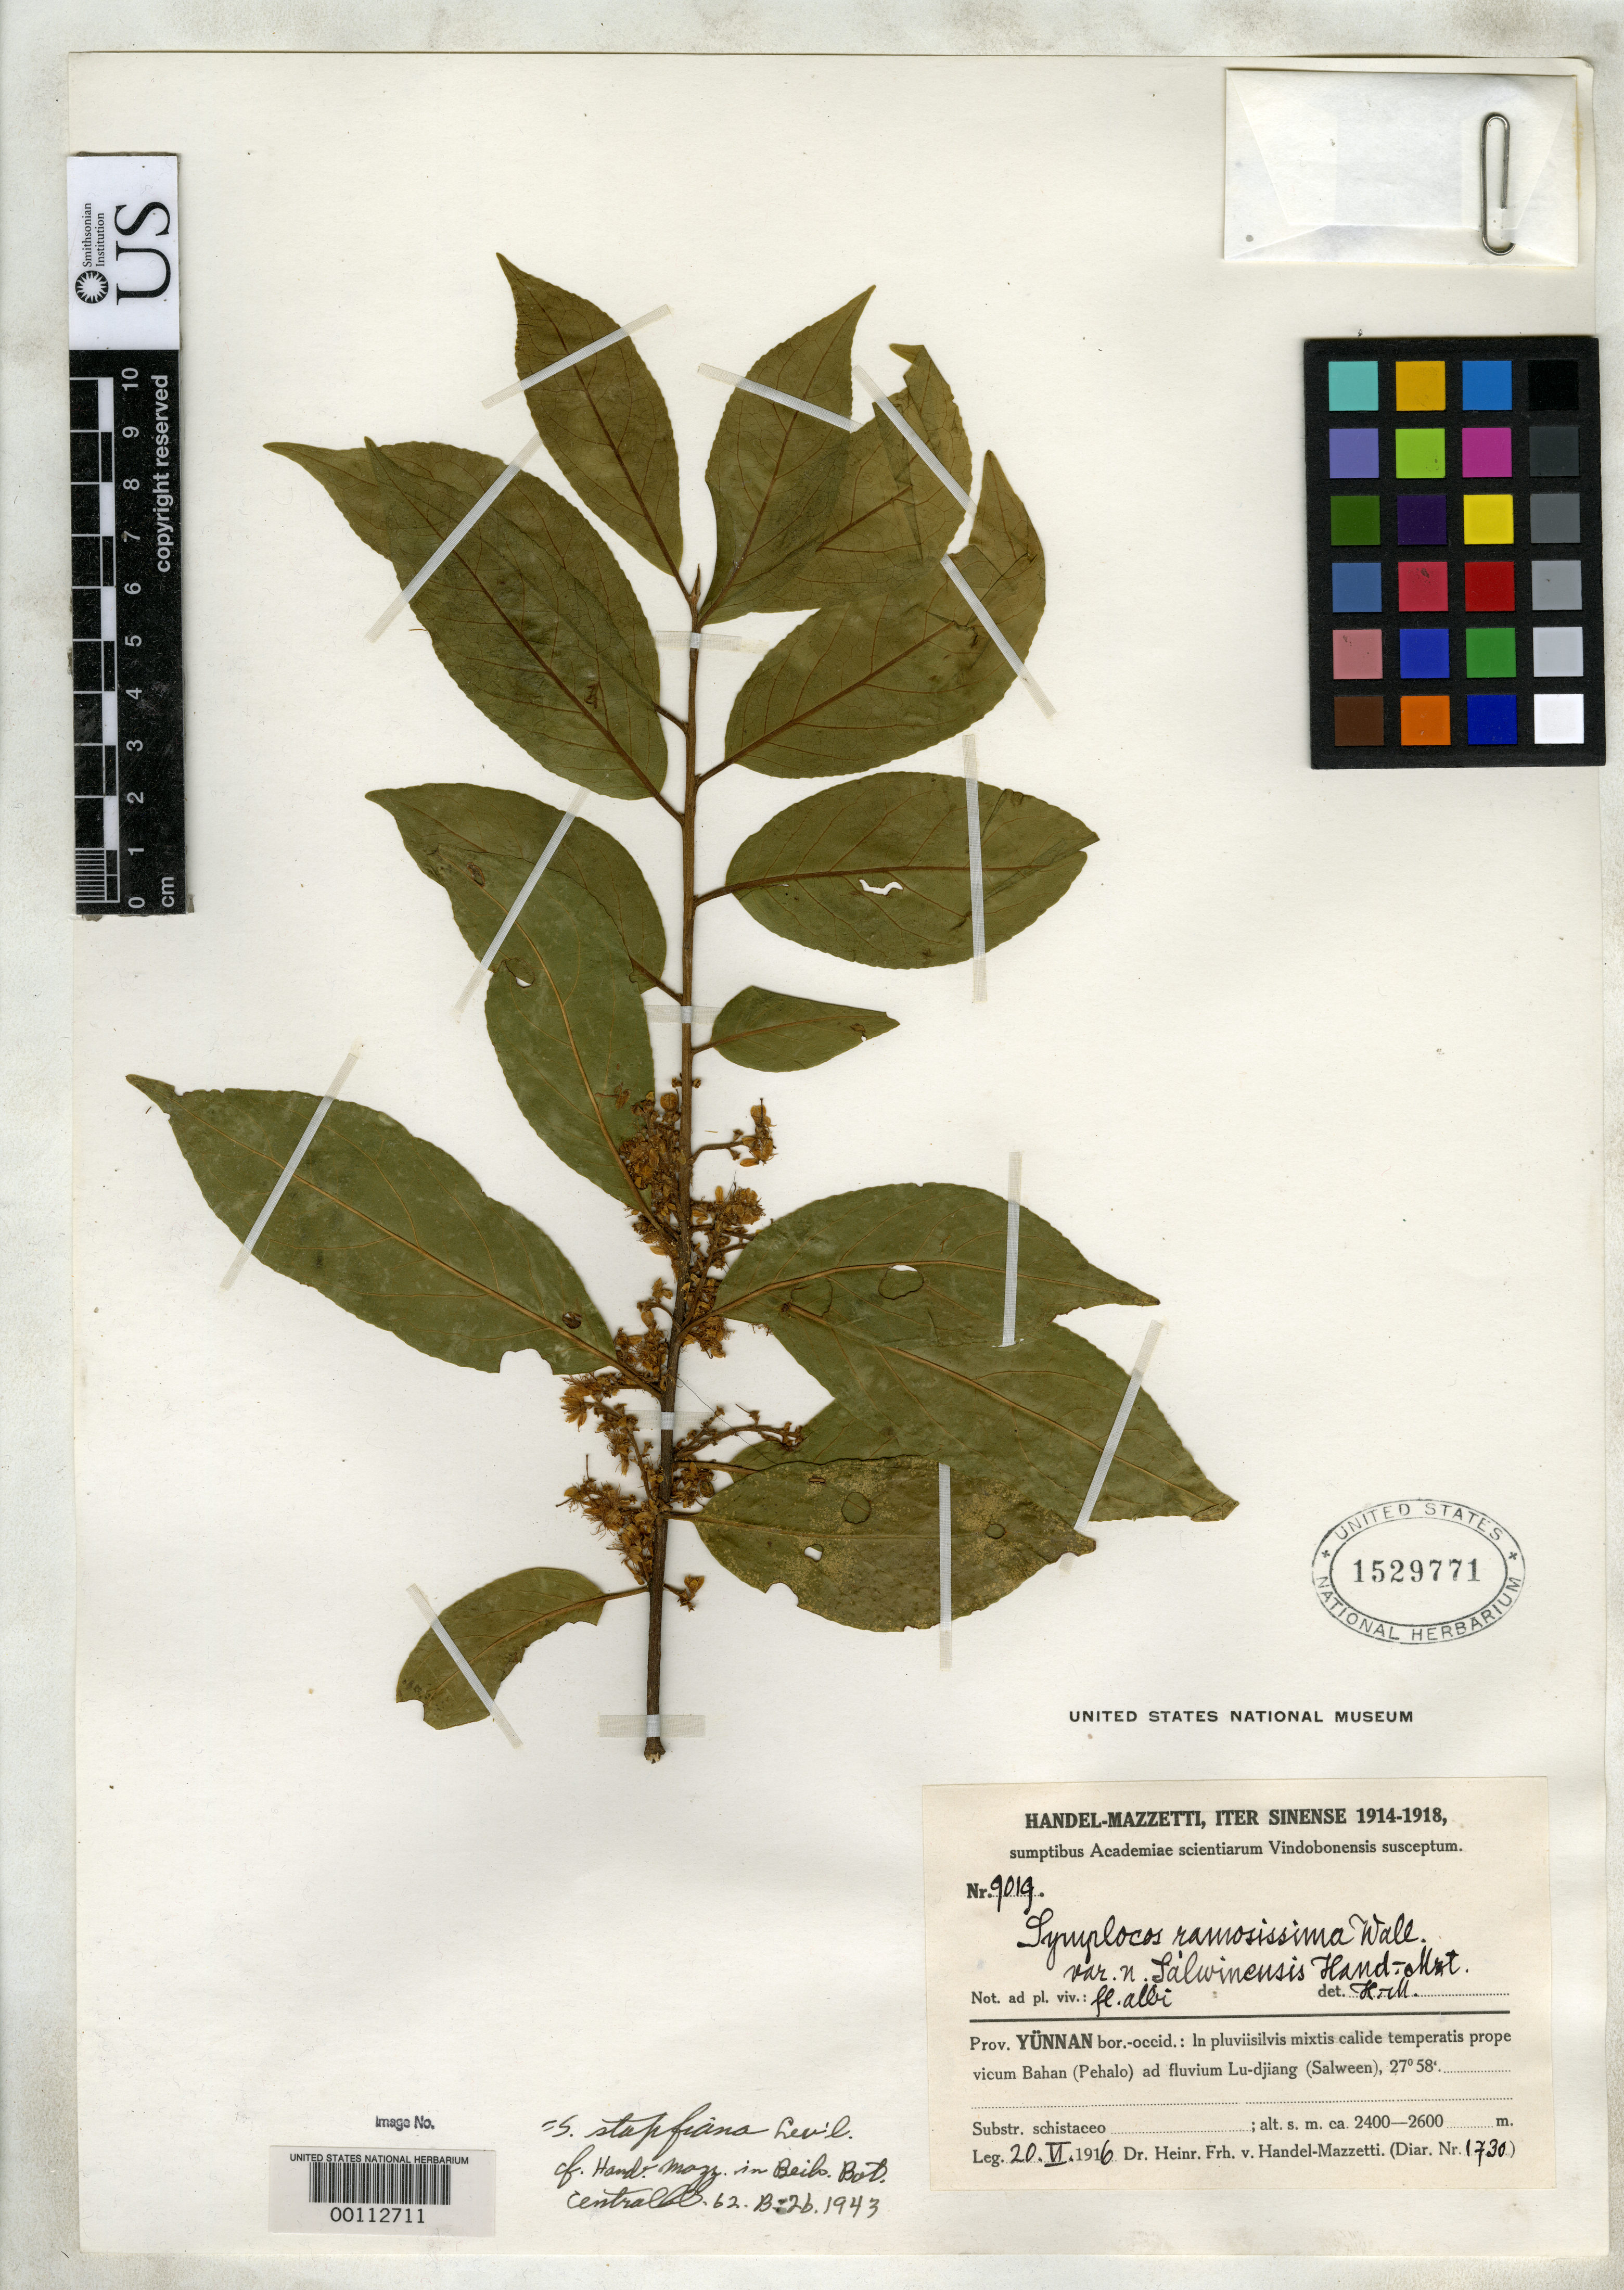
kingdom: Plantae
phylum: Tracheophyta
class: Magnoliopsida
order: Ericales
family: Symplocaceae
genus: Symplocos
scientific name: Symplocos ramosissima var. salwinensis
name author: Hand.-Mazz.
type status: Isotype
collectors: H. Handel-Mazzetti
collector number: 9019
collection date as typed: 20 Feb 1916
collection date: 1916-02-20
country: China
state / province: Yunnan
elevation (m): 2400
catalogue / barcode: US 1529771